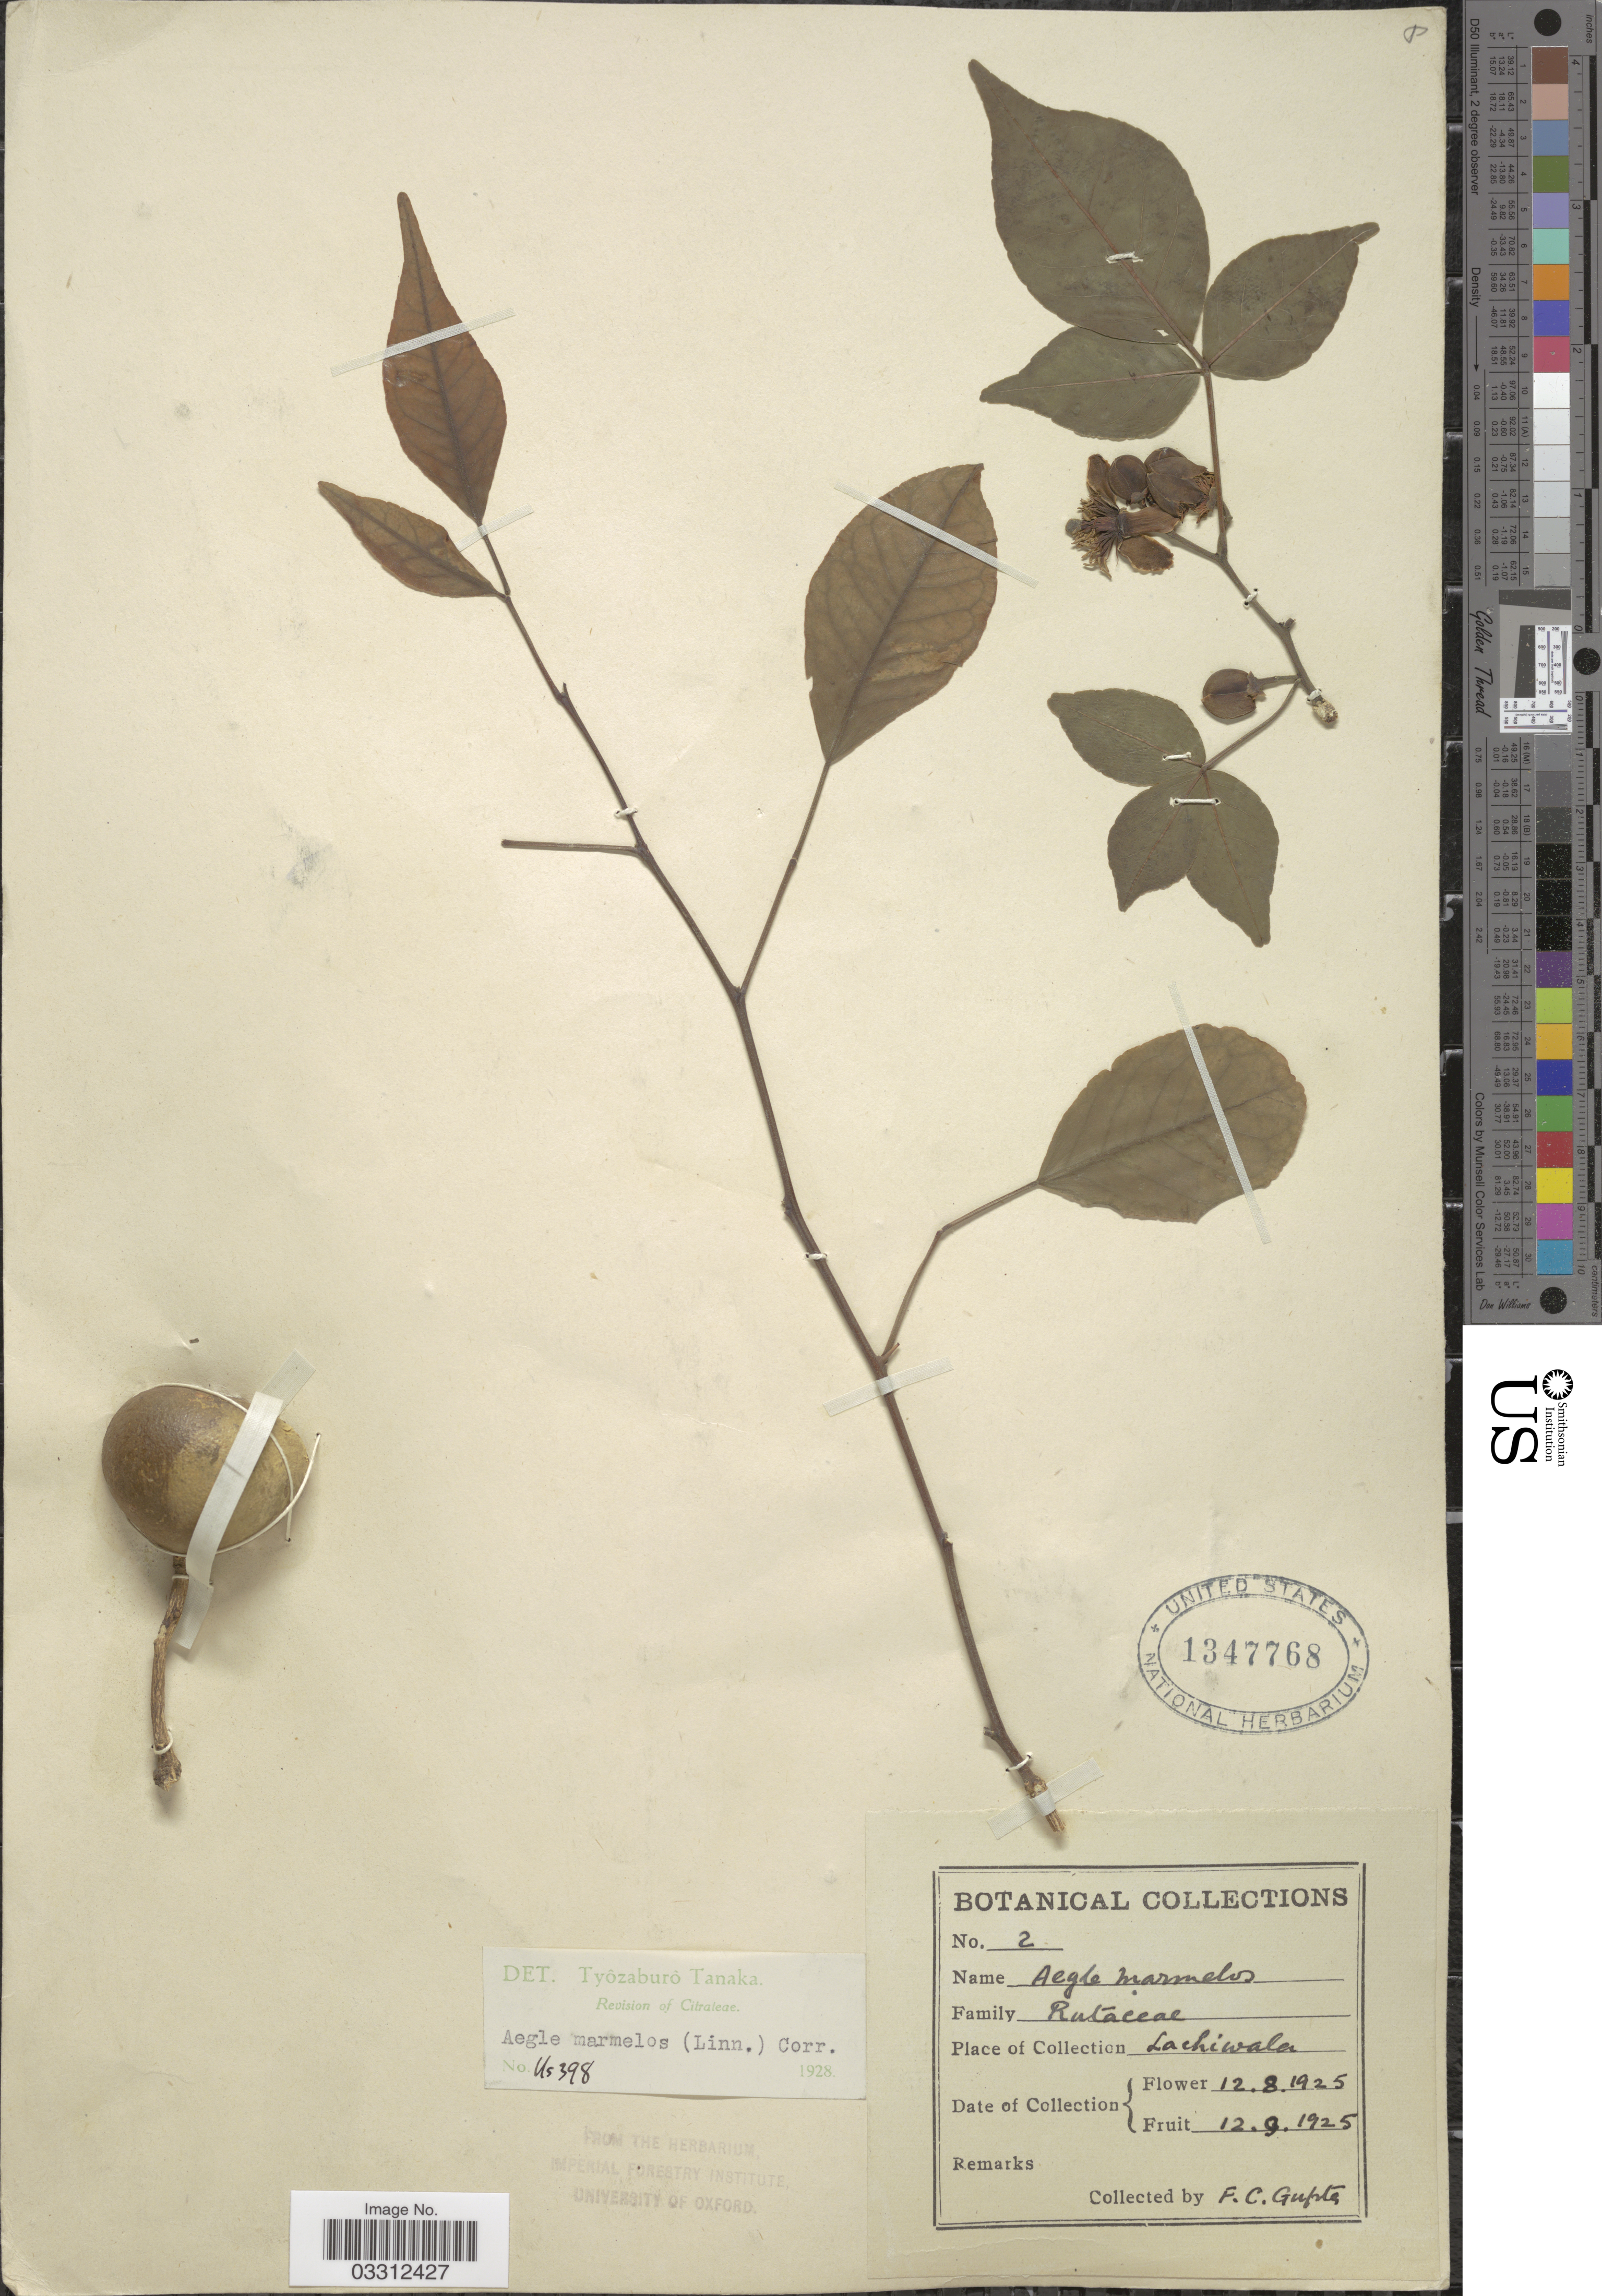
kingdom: Plantae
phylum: Tracheophyta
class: Magnoliopsida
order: Sapindales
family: Rutaceae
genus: Aegle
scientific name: Aegle marmelos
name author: (L.) Corrêa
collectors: F. Gupta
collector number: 2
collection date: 1925-08-12/1925-09-12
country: India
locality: Lachiwala.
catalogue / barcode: US 1347768